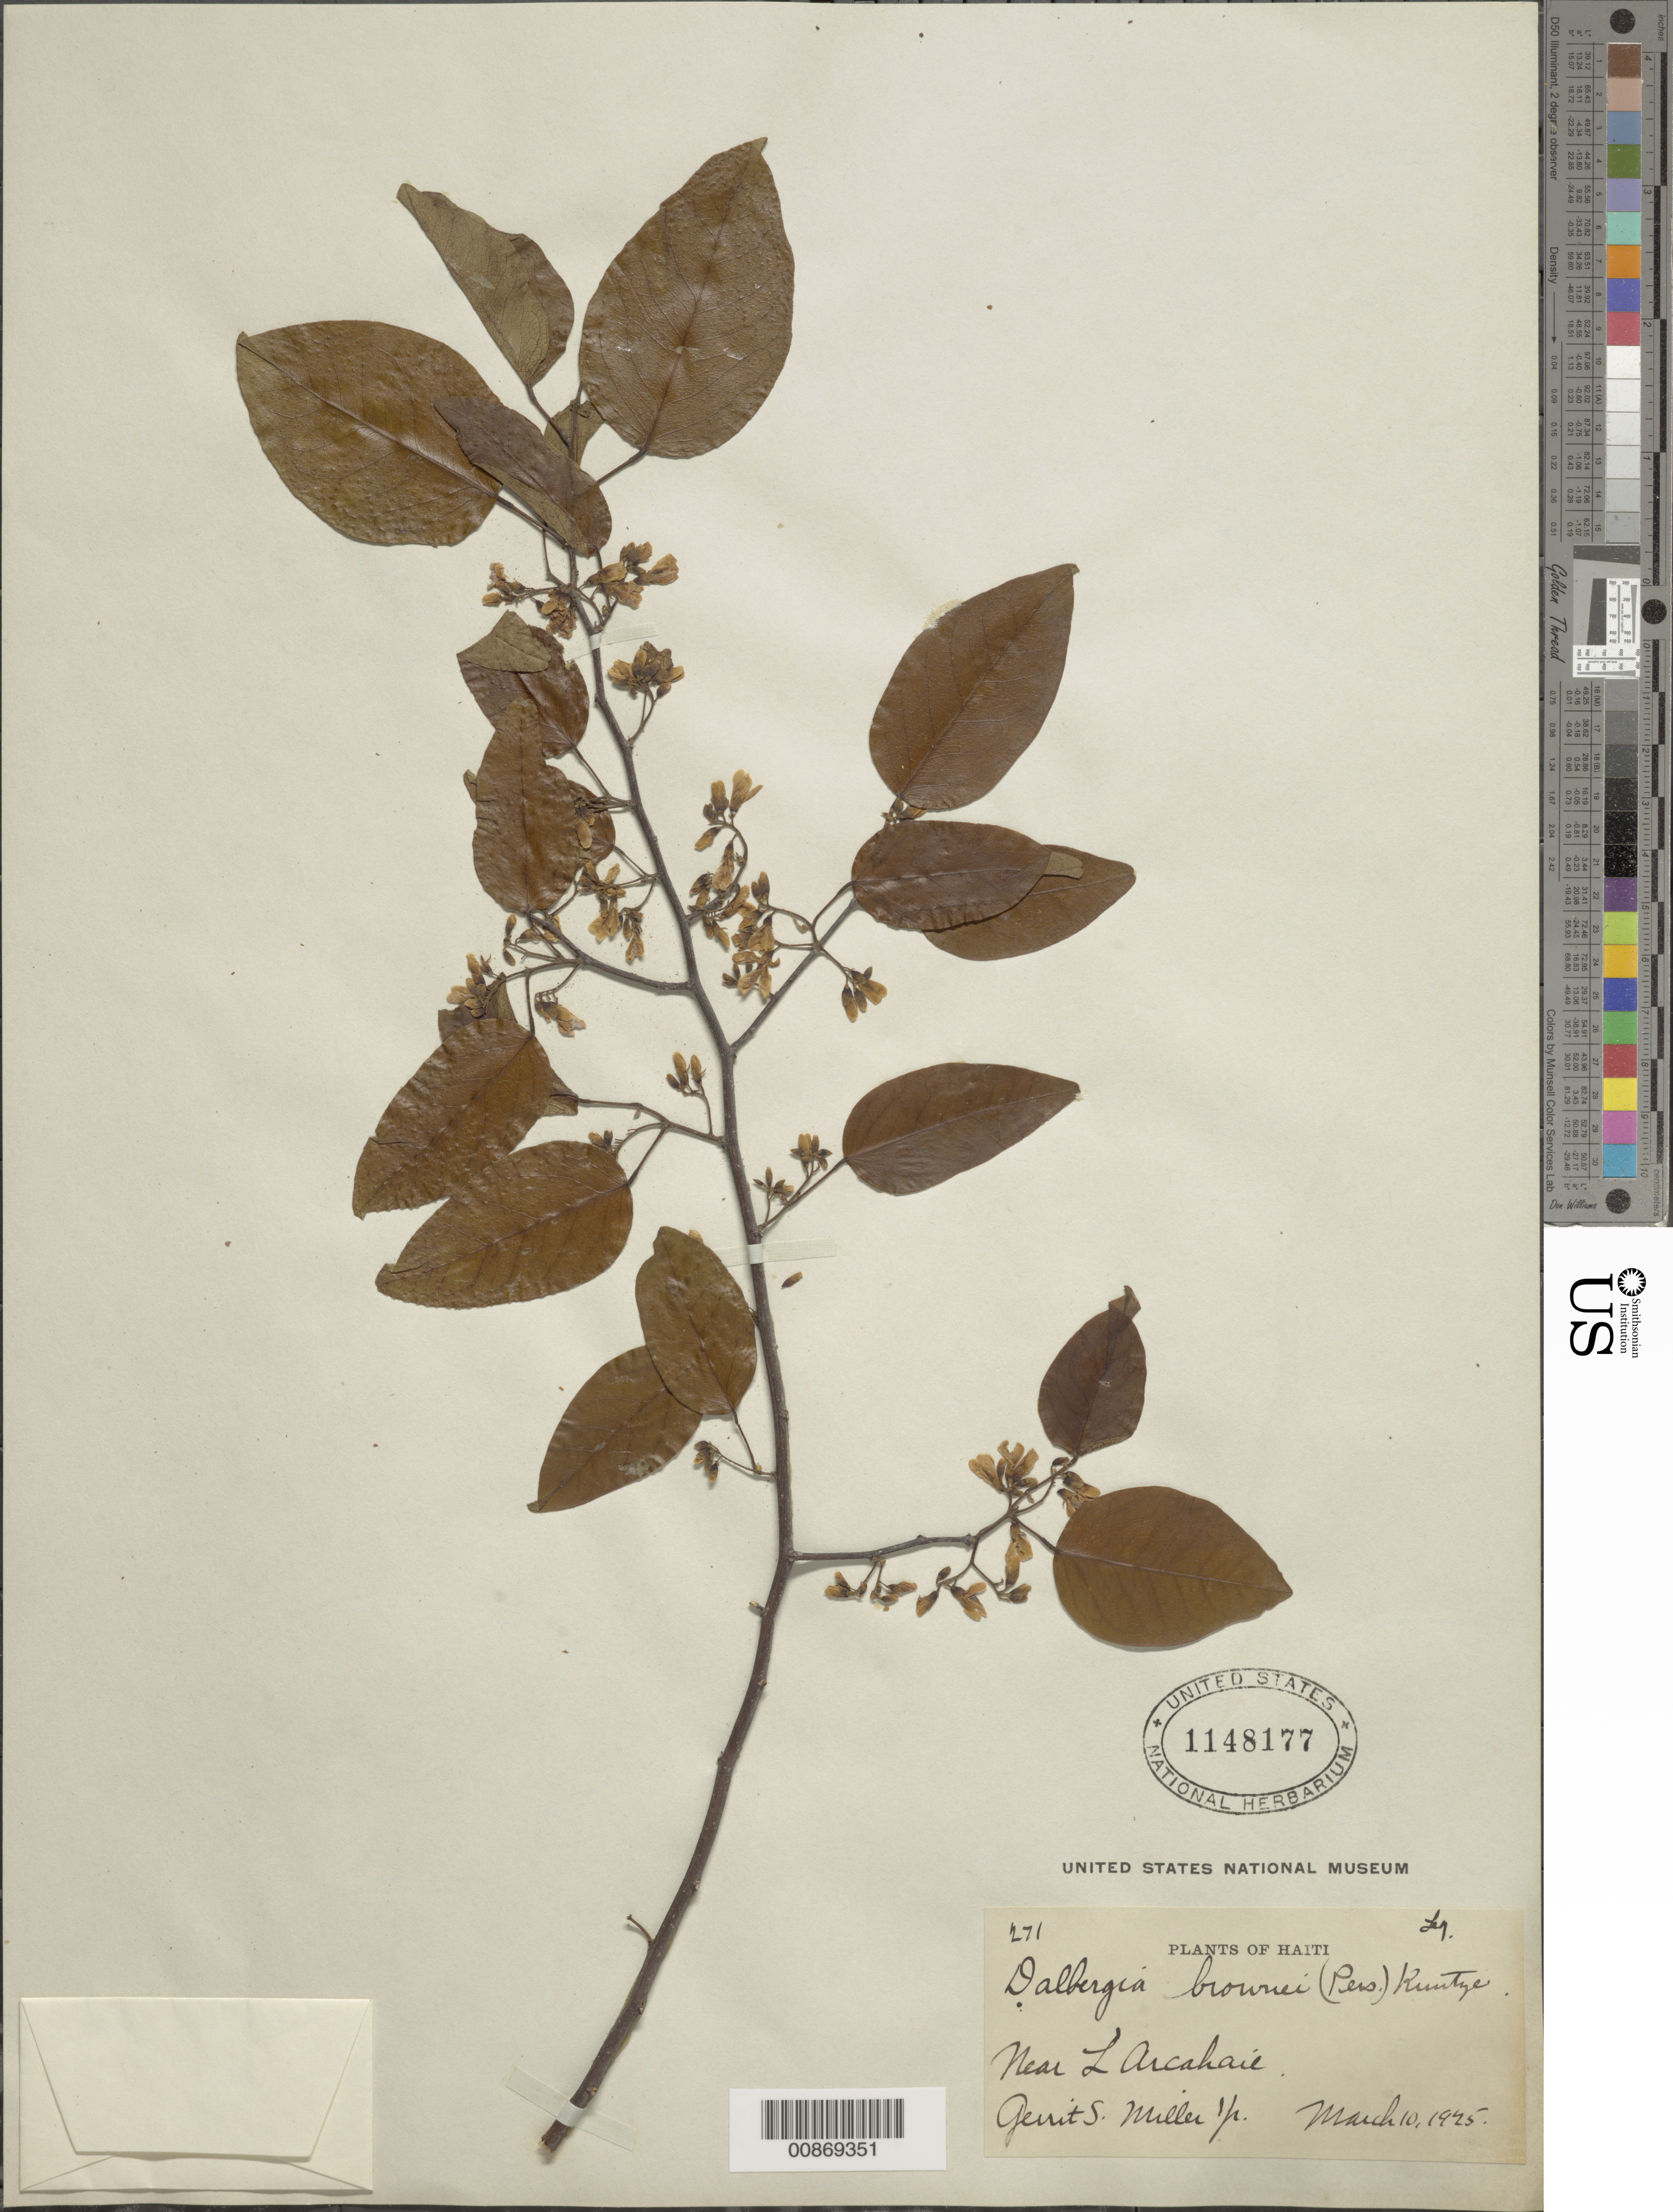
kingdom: Plantae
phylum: Tracheophyta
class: Magnoliopsida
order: Fabales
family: Fabaceae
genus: Dalbergia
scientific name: Dalbergia brownei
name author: (Jacq.) Schinz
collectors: G. S. Miller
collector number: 271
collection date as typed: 10 Mar 1925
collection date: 1925-03-10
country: Haiti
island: Hispaniola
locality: Near L'Arcahaie.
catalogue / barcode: US 1148177